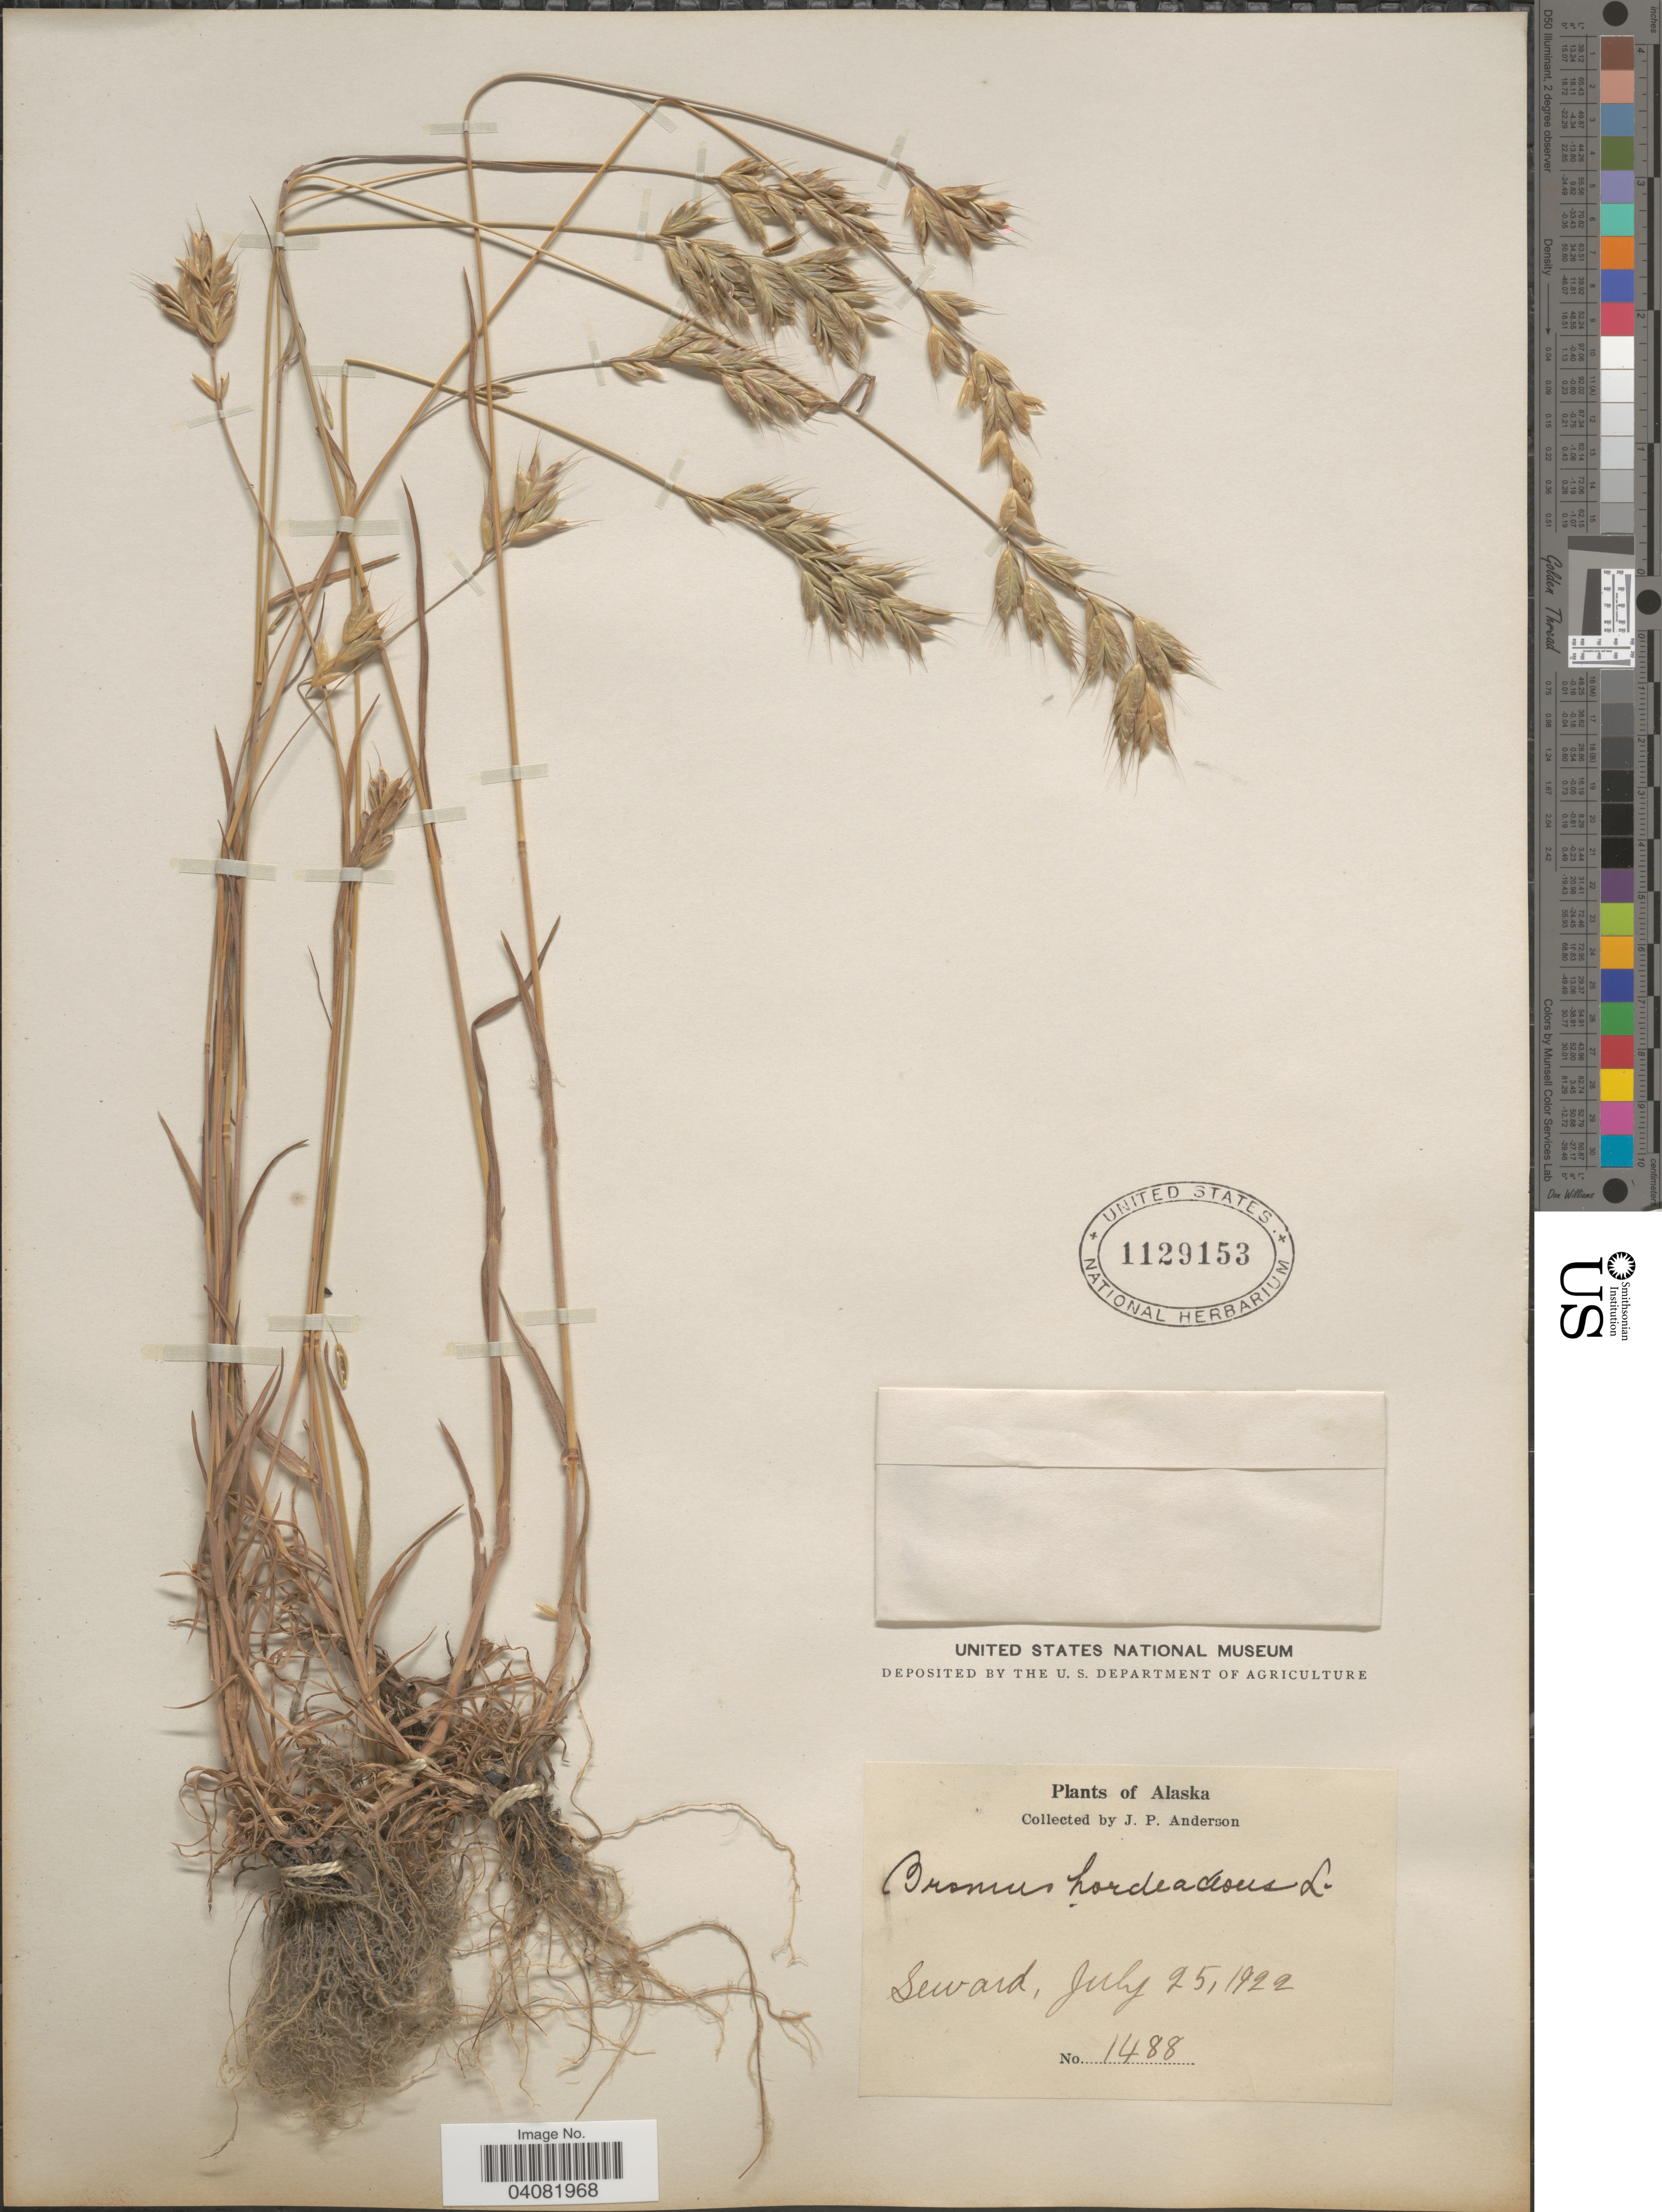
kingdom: Plantae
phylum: Tracheophyta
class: Liliopsida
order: Poales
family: Poaceae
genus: Bromus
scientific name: Bromus hordeaceus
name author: L.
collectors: J. P. Anderson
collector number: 1488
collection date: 1922-07-25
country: United States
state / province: Alaska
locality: Seward.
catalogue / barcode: US 1129153